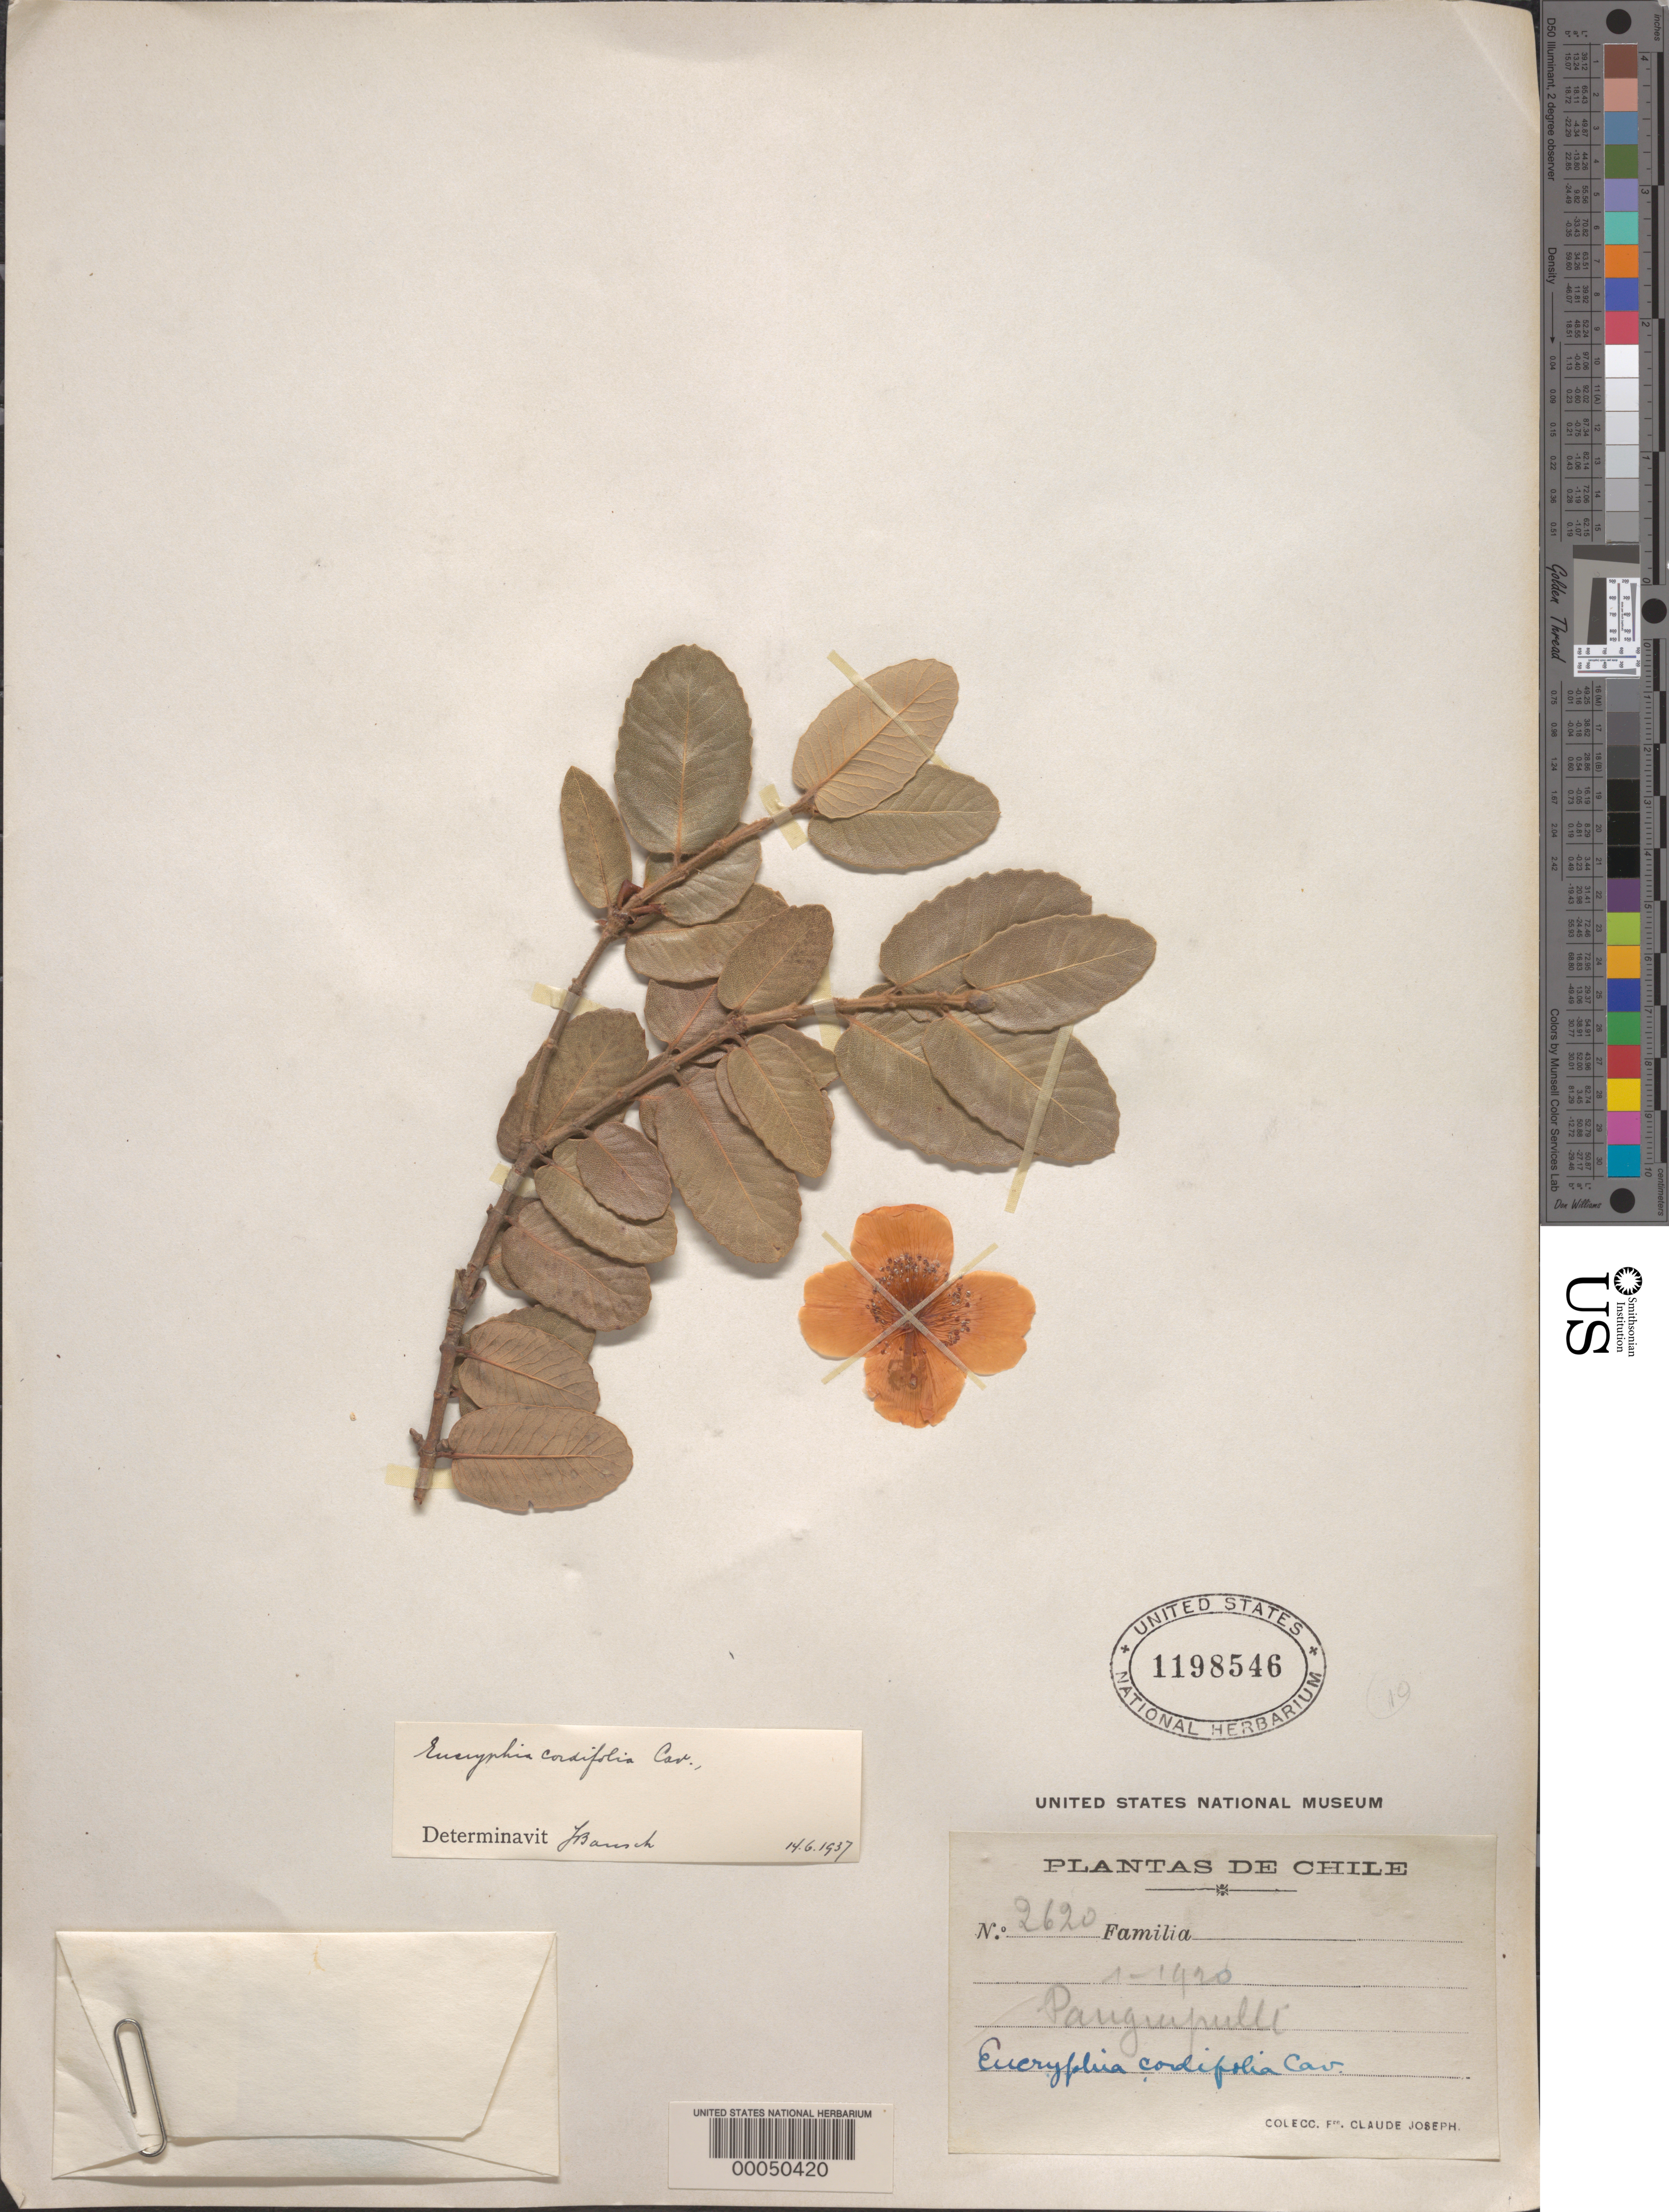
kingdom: Plantae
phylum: Tracheophyta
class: Magnoliopsida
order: Oxalidales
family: Cunoniaceae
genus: Eucryphia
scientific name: Eucryphia cordifolia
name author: Cav.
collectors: Bro. Claude-Joseph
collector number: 2620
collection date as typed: Jan 1920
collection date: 1920-01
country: Chile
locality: Pangiupulli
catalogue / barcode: US 1198546